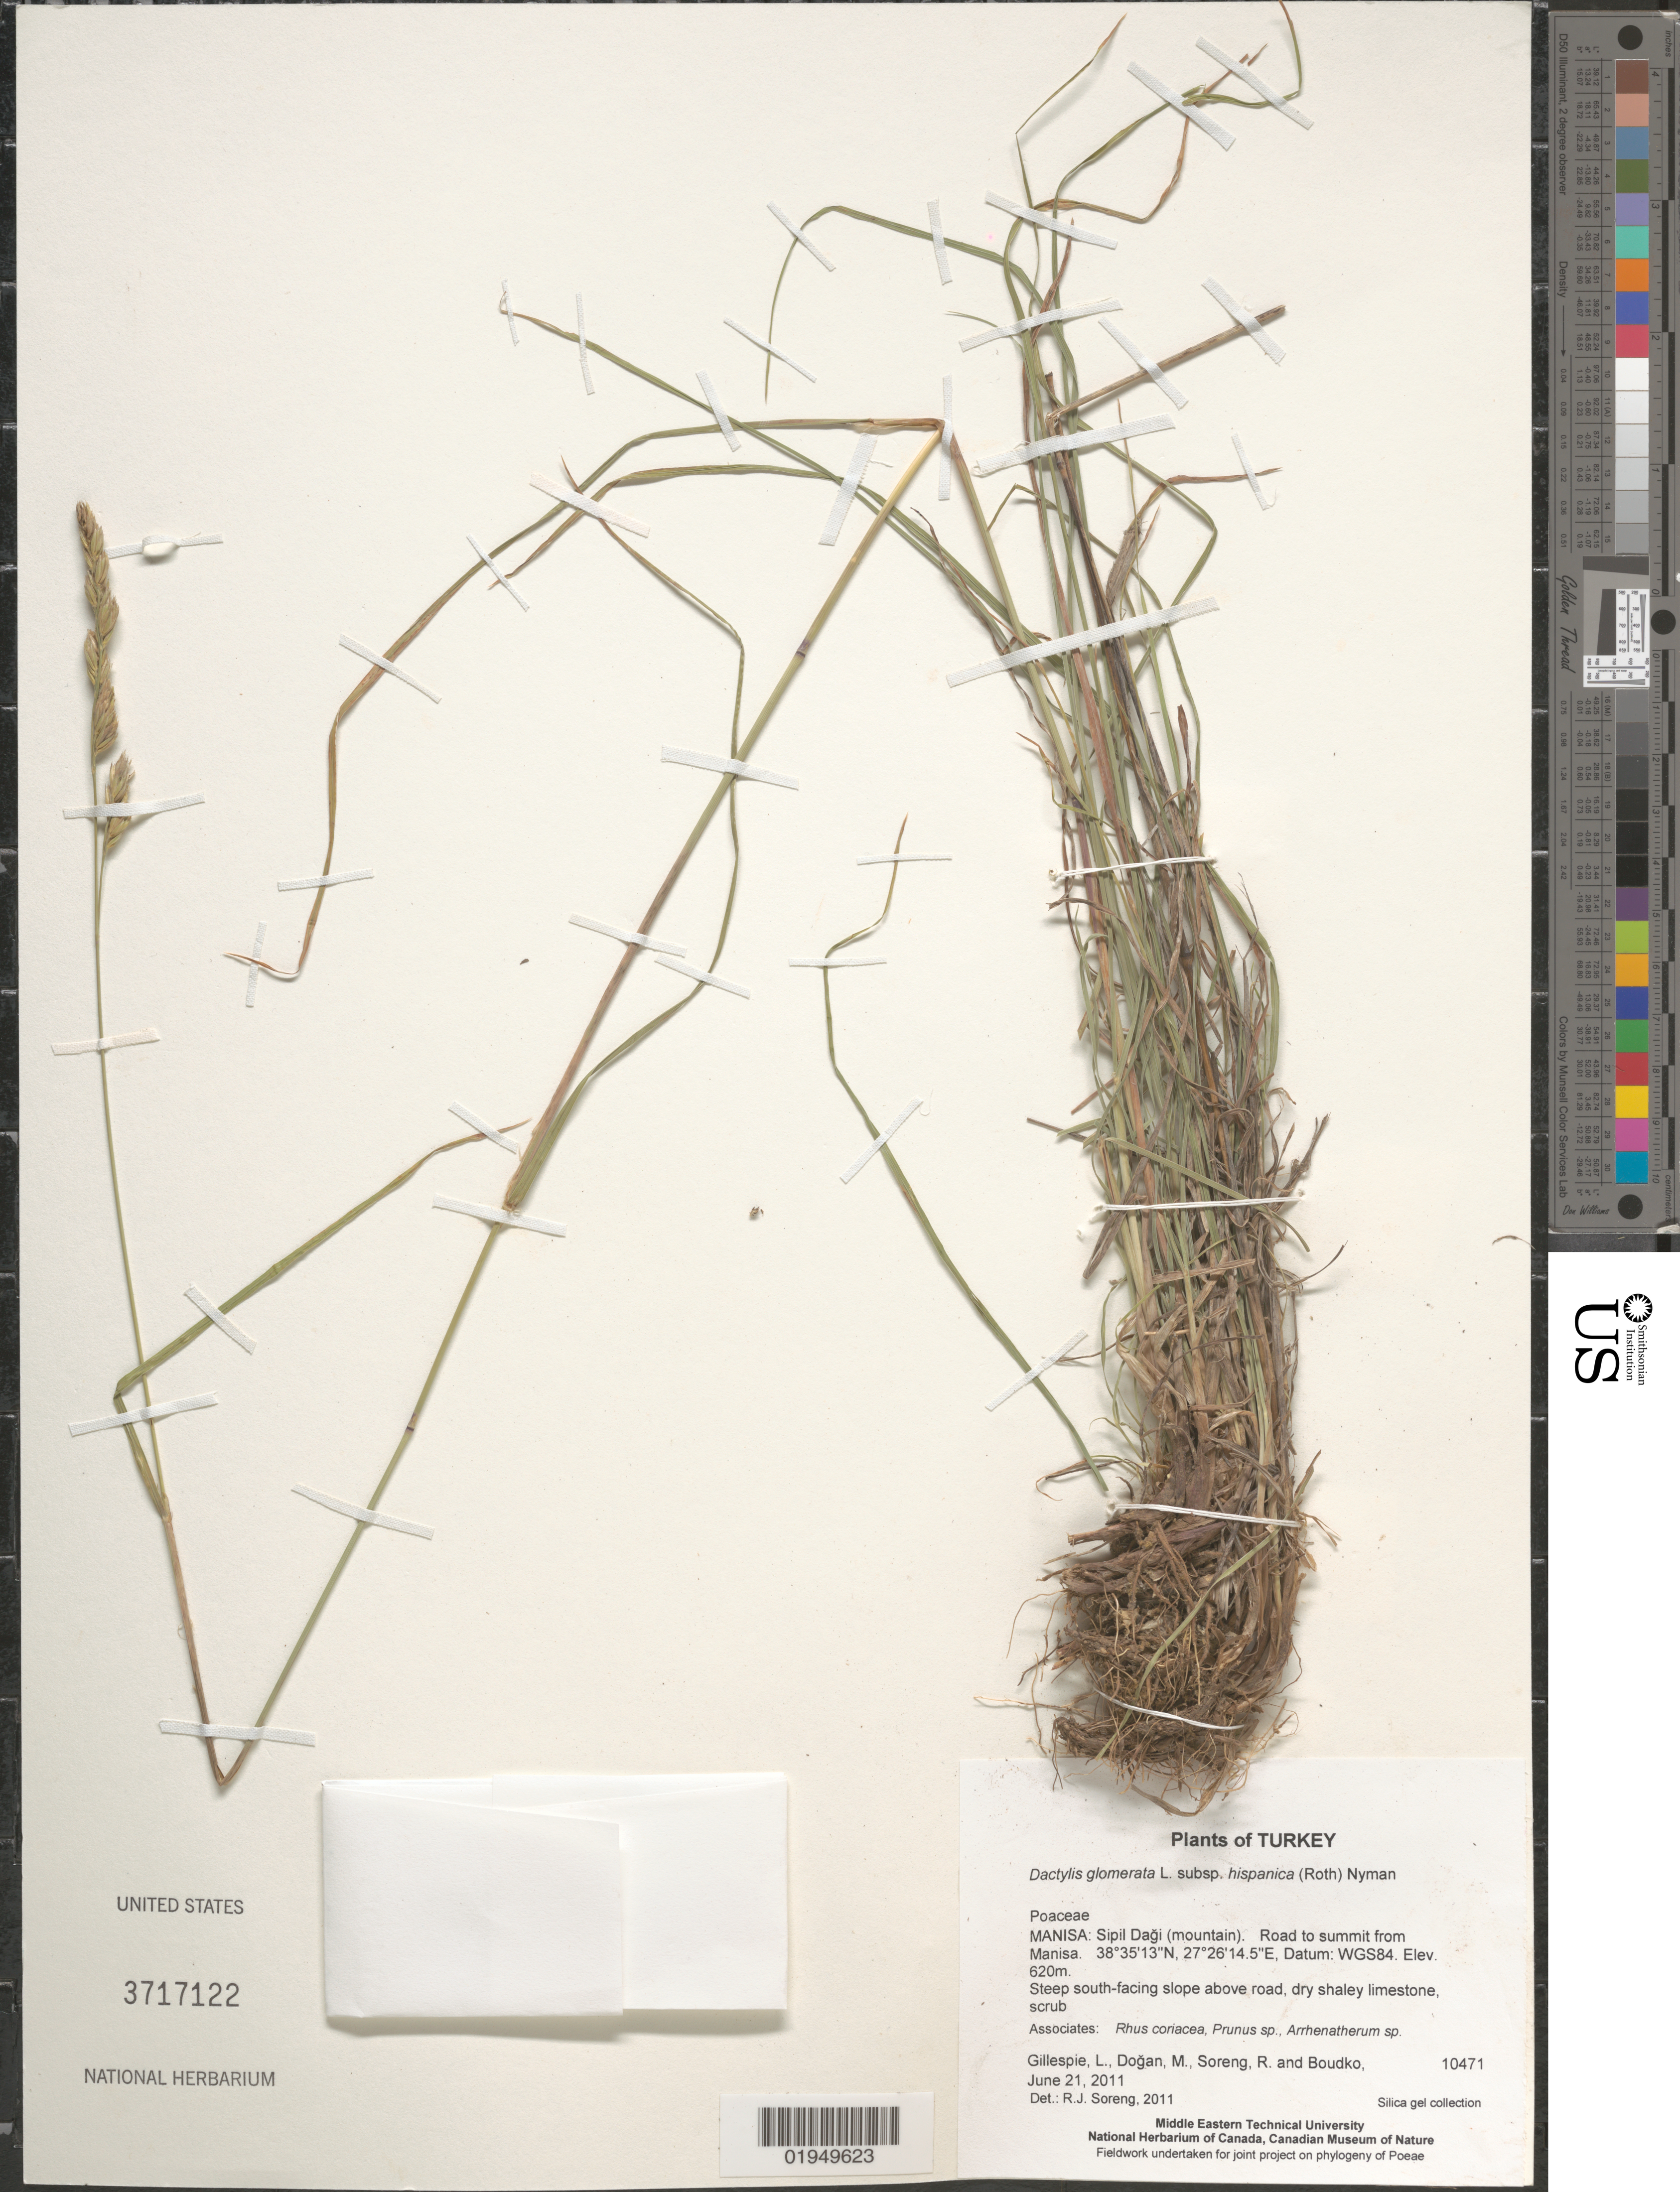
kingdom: Plantae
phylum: Tracheophyta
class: Liliopsida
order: Poales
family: Poaceae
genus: Dactylis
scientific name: Dactylis glomerata subsp. hispanica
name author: (Roth) Nyman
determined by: Soreng, Robert J., Research Associate (BOT), Smithsonian Institution - National Museum of Natural History (UNITED STATES)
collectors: L. J. Gillespie, M. Doğan, R. J. Soreng & K. Boudko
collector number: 10471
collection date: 2011-06-21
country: Turkey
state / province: Manisa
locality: Sipil Dagi (mountain). Road to summit from Manisa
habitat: Steep south-facing slope above road, dry shaley limestone, scrub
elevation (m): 620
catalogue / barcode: US 3717122